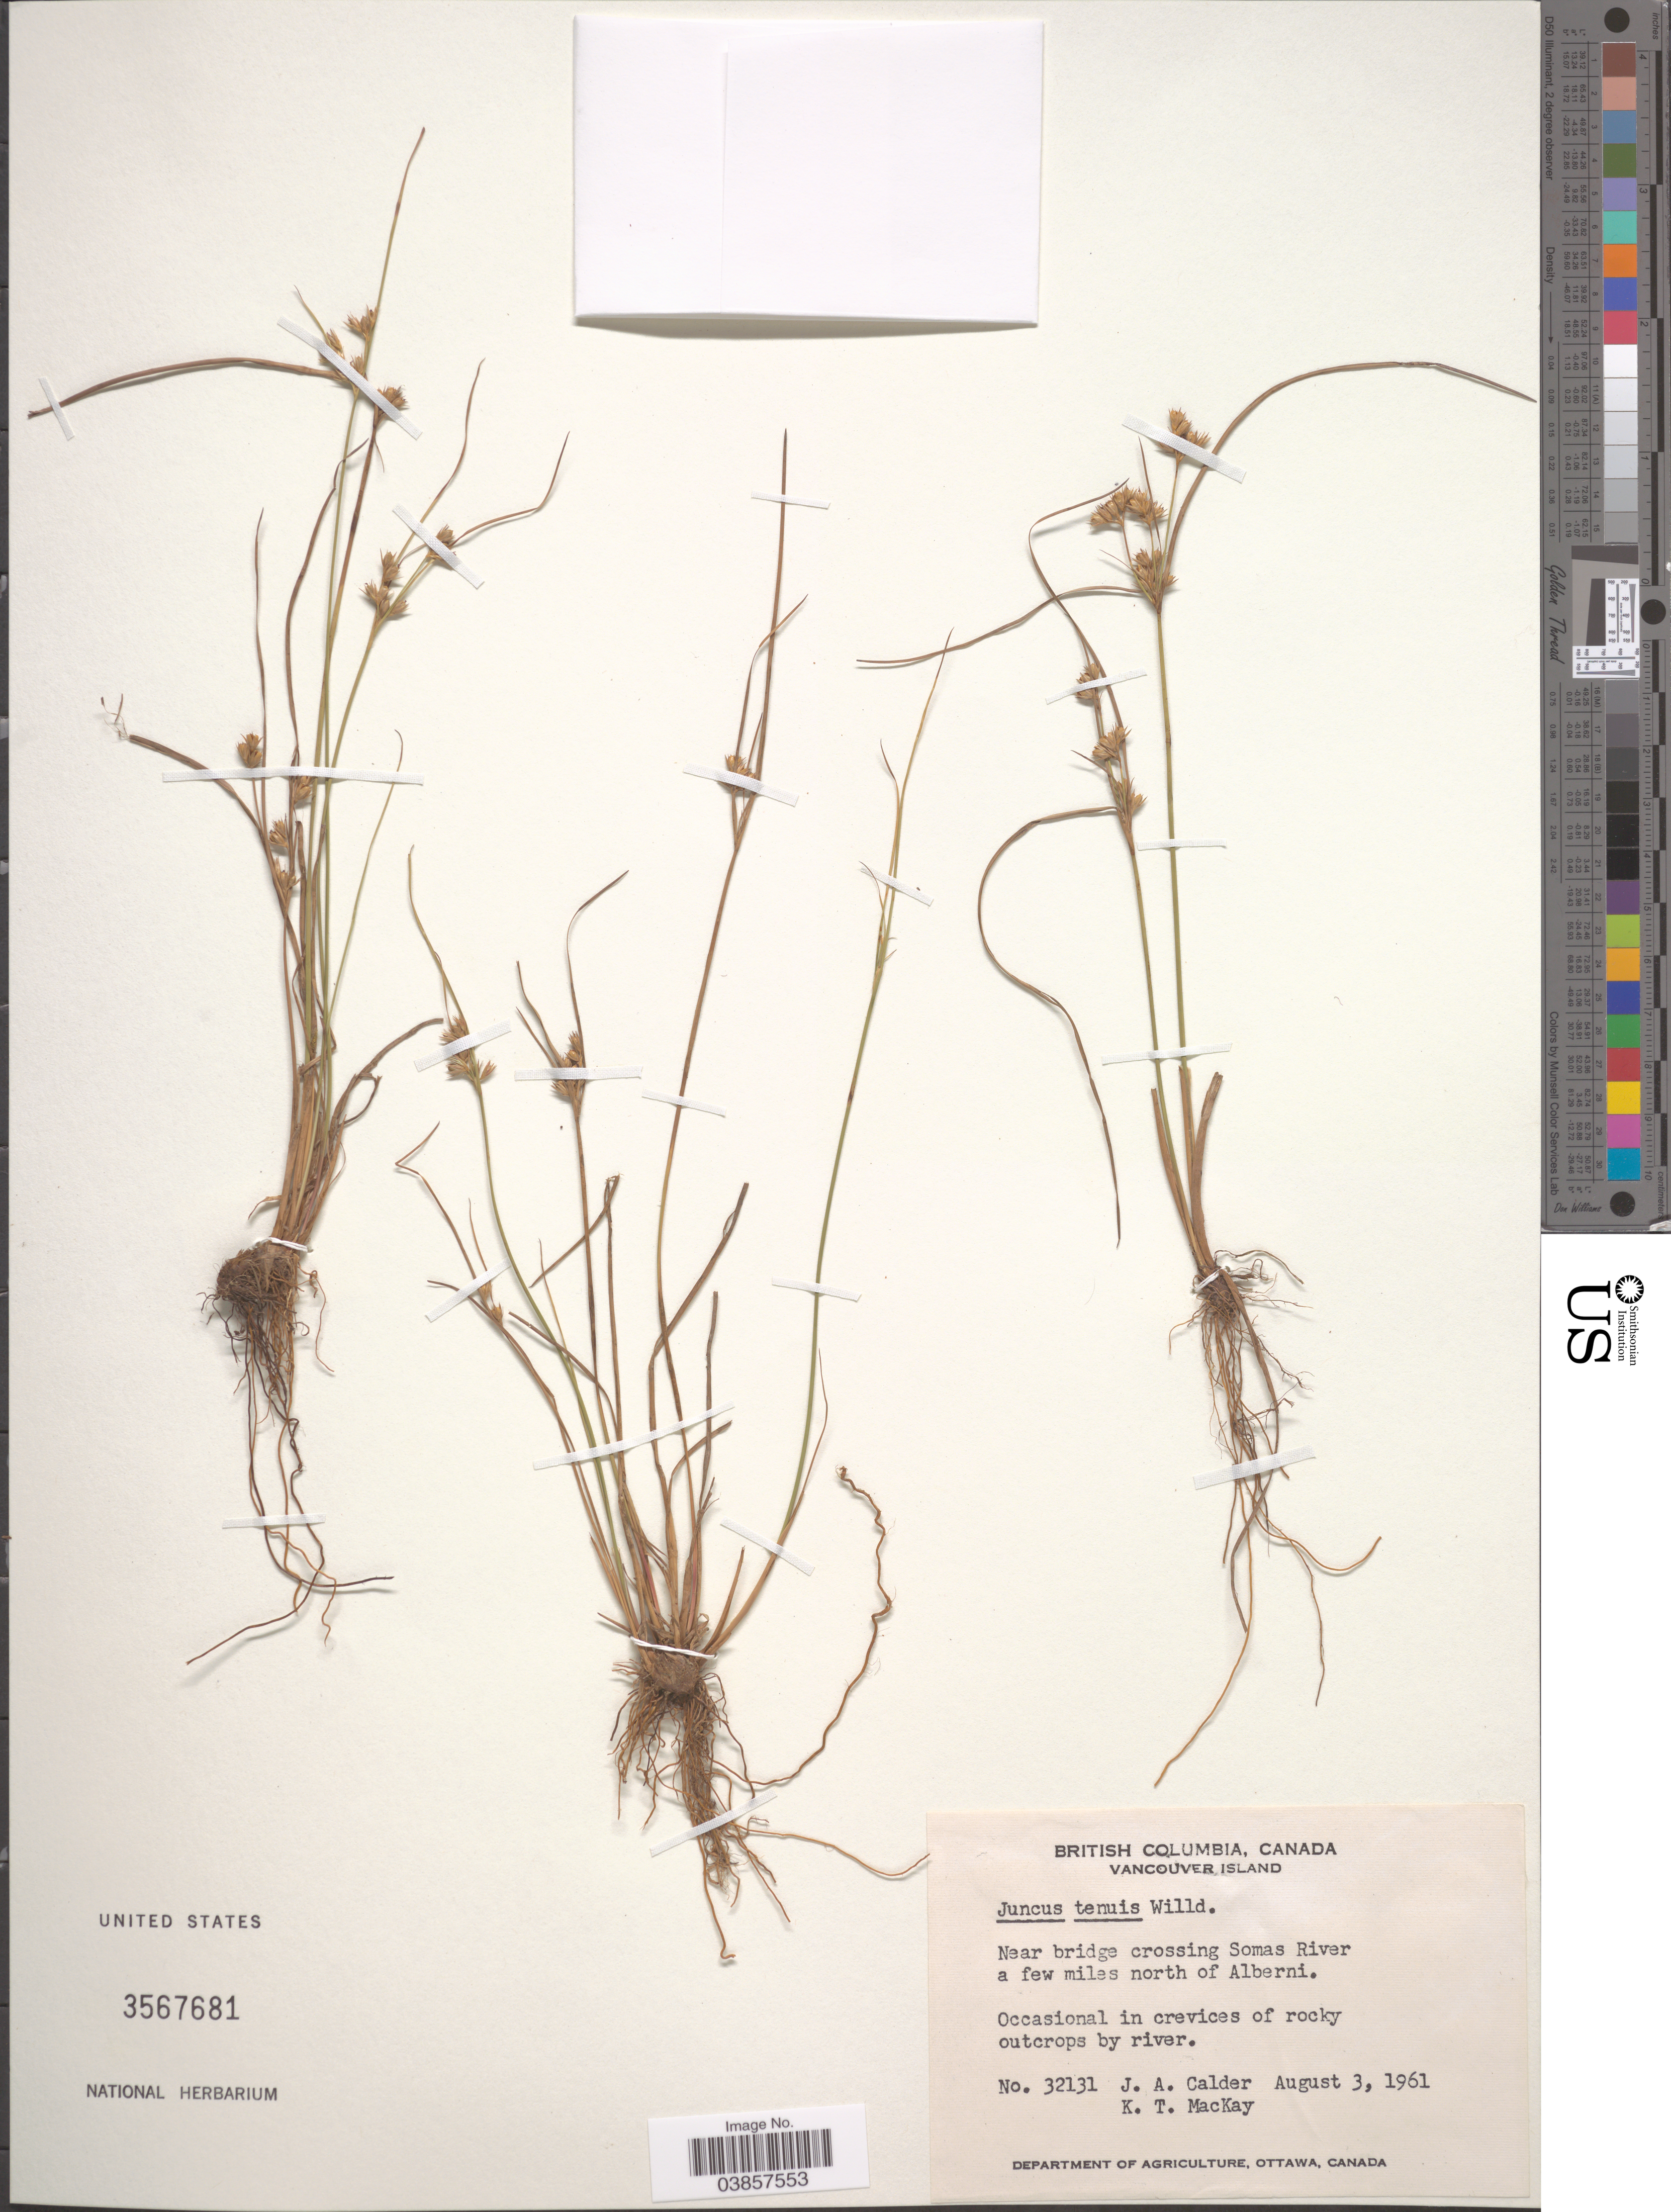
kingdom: Plantae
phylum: Tracheophyta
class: Liliopsida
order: Poales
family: Juncaceae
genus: Juncus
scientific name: Juncus tenuis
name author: Willd.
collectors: J. A. Calder & K. T. Mackay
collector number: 32131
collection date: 1961-08-03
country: Canada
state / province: British Columbia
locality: Vancouver Island. Near bridge crossing Somas River a few miles north of Alberni.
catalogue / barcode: US 3567681